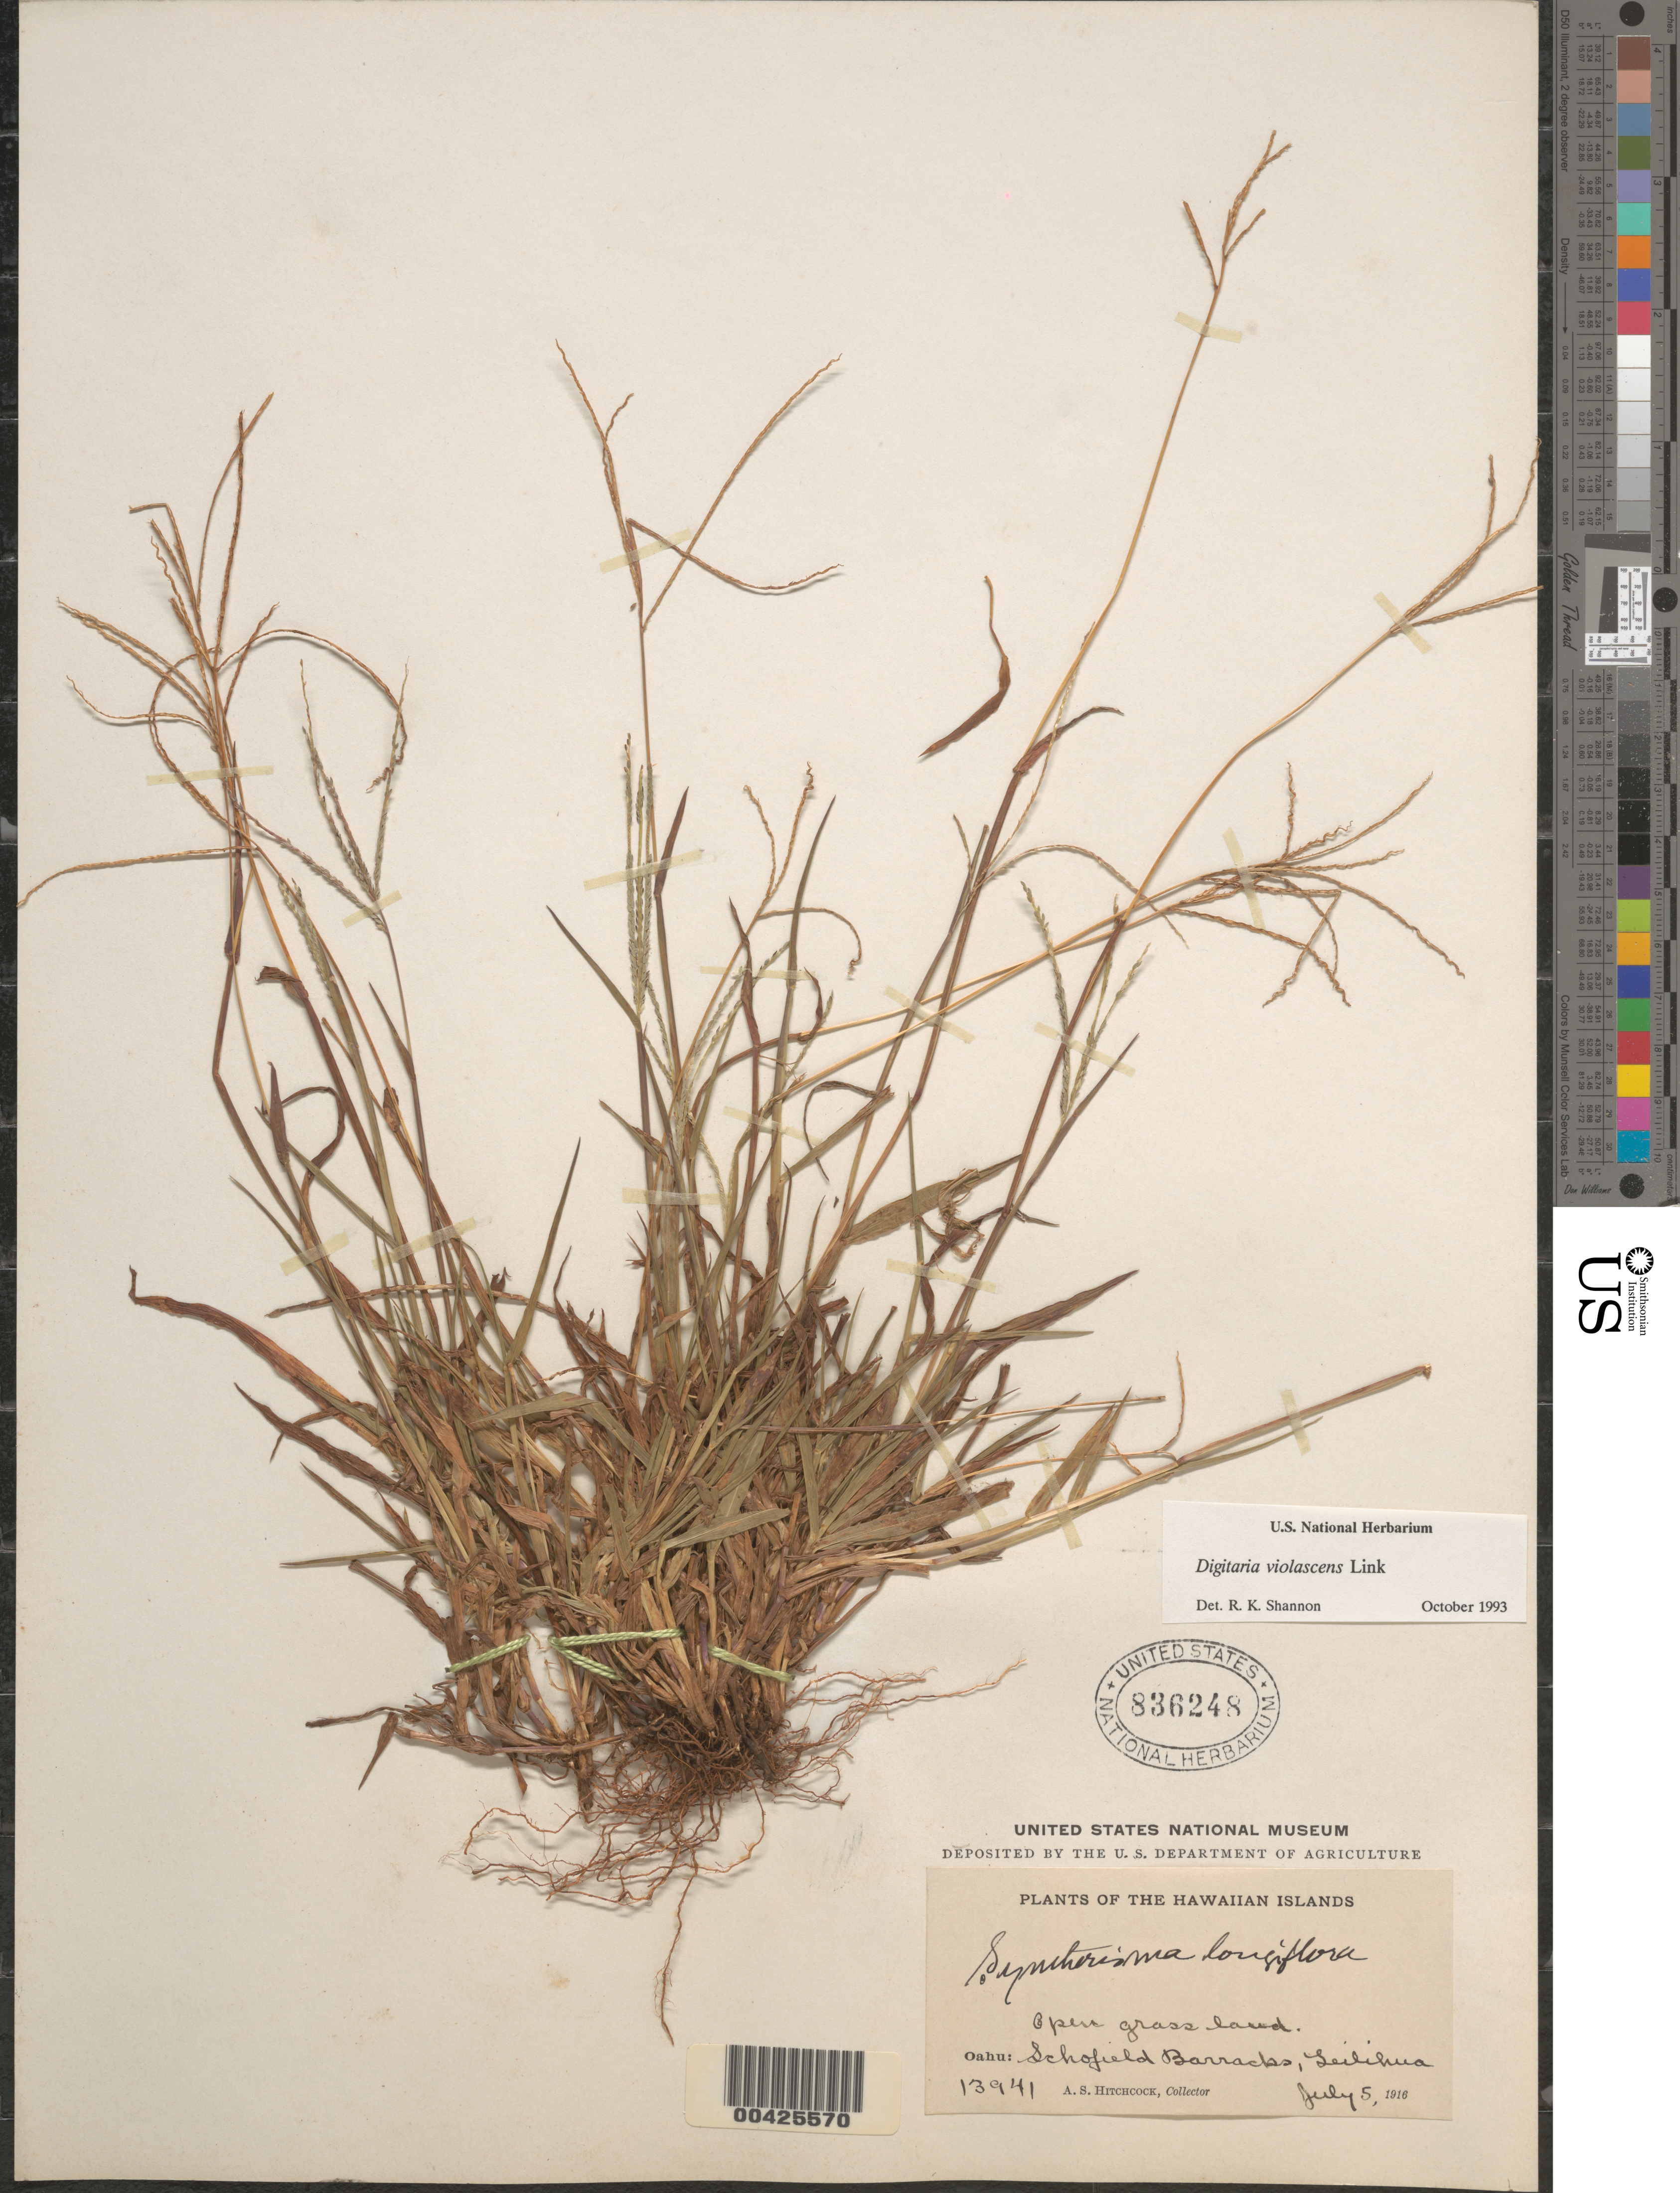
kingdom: Plantae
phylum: Tracheophyta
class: Liliopsida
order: Poales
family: Poaceae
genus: Digitaria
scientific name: Digitaria violascens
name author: Link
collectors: A. S. Hitchcock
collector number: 13941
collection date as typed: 5 Jul 1916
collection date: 1916-07-05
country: United States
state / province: Hawaii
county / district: Honolulu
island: Oahu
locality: Schofield Barracks, Leilihua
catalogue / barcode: US 836248